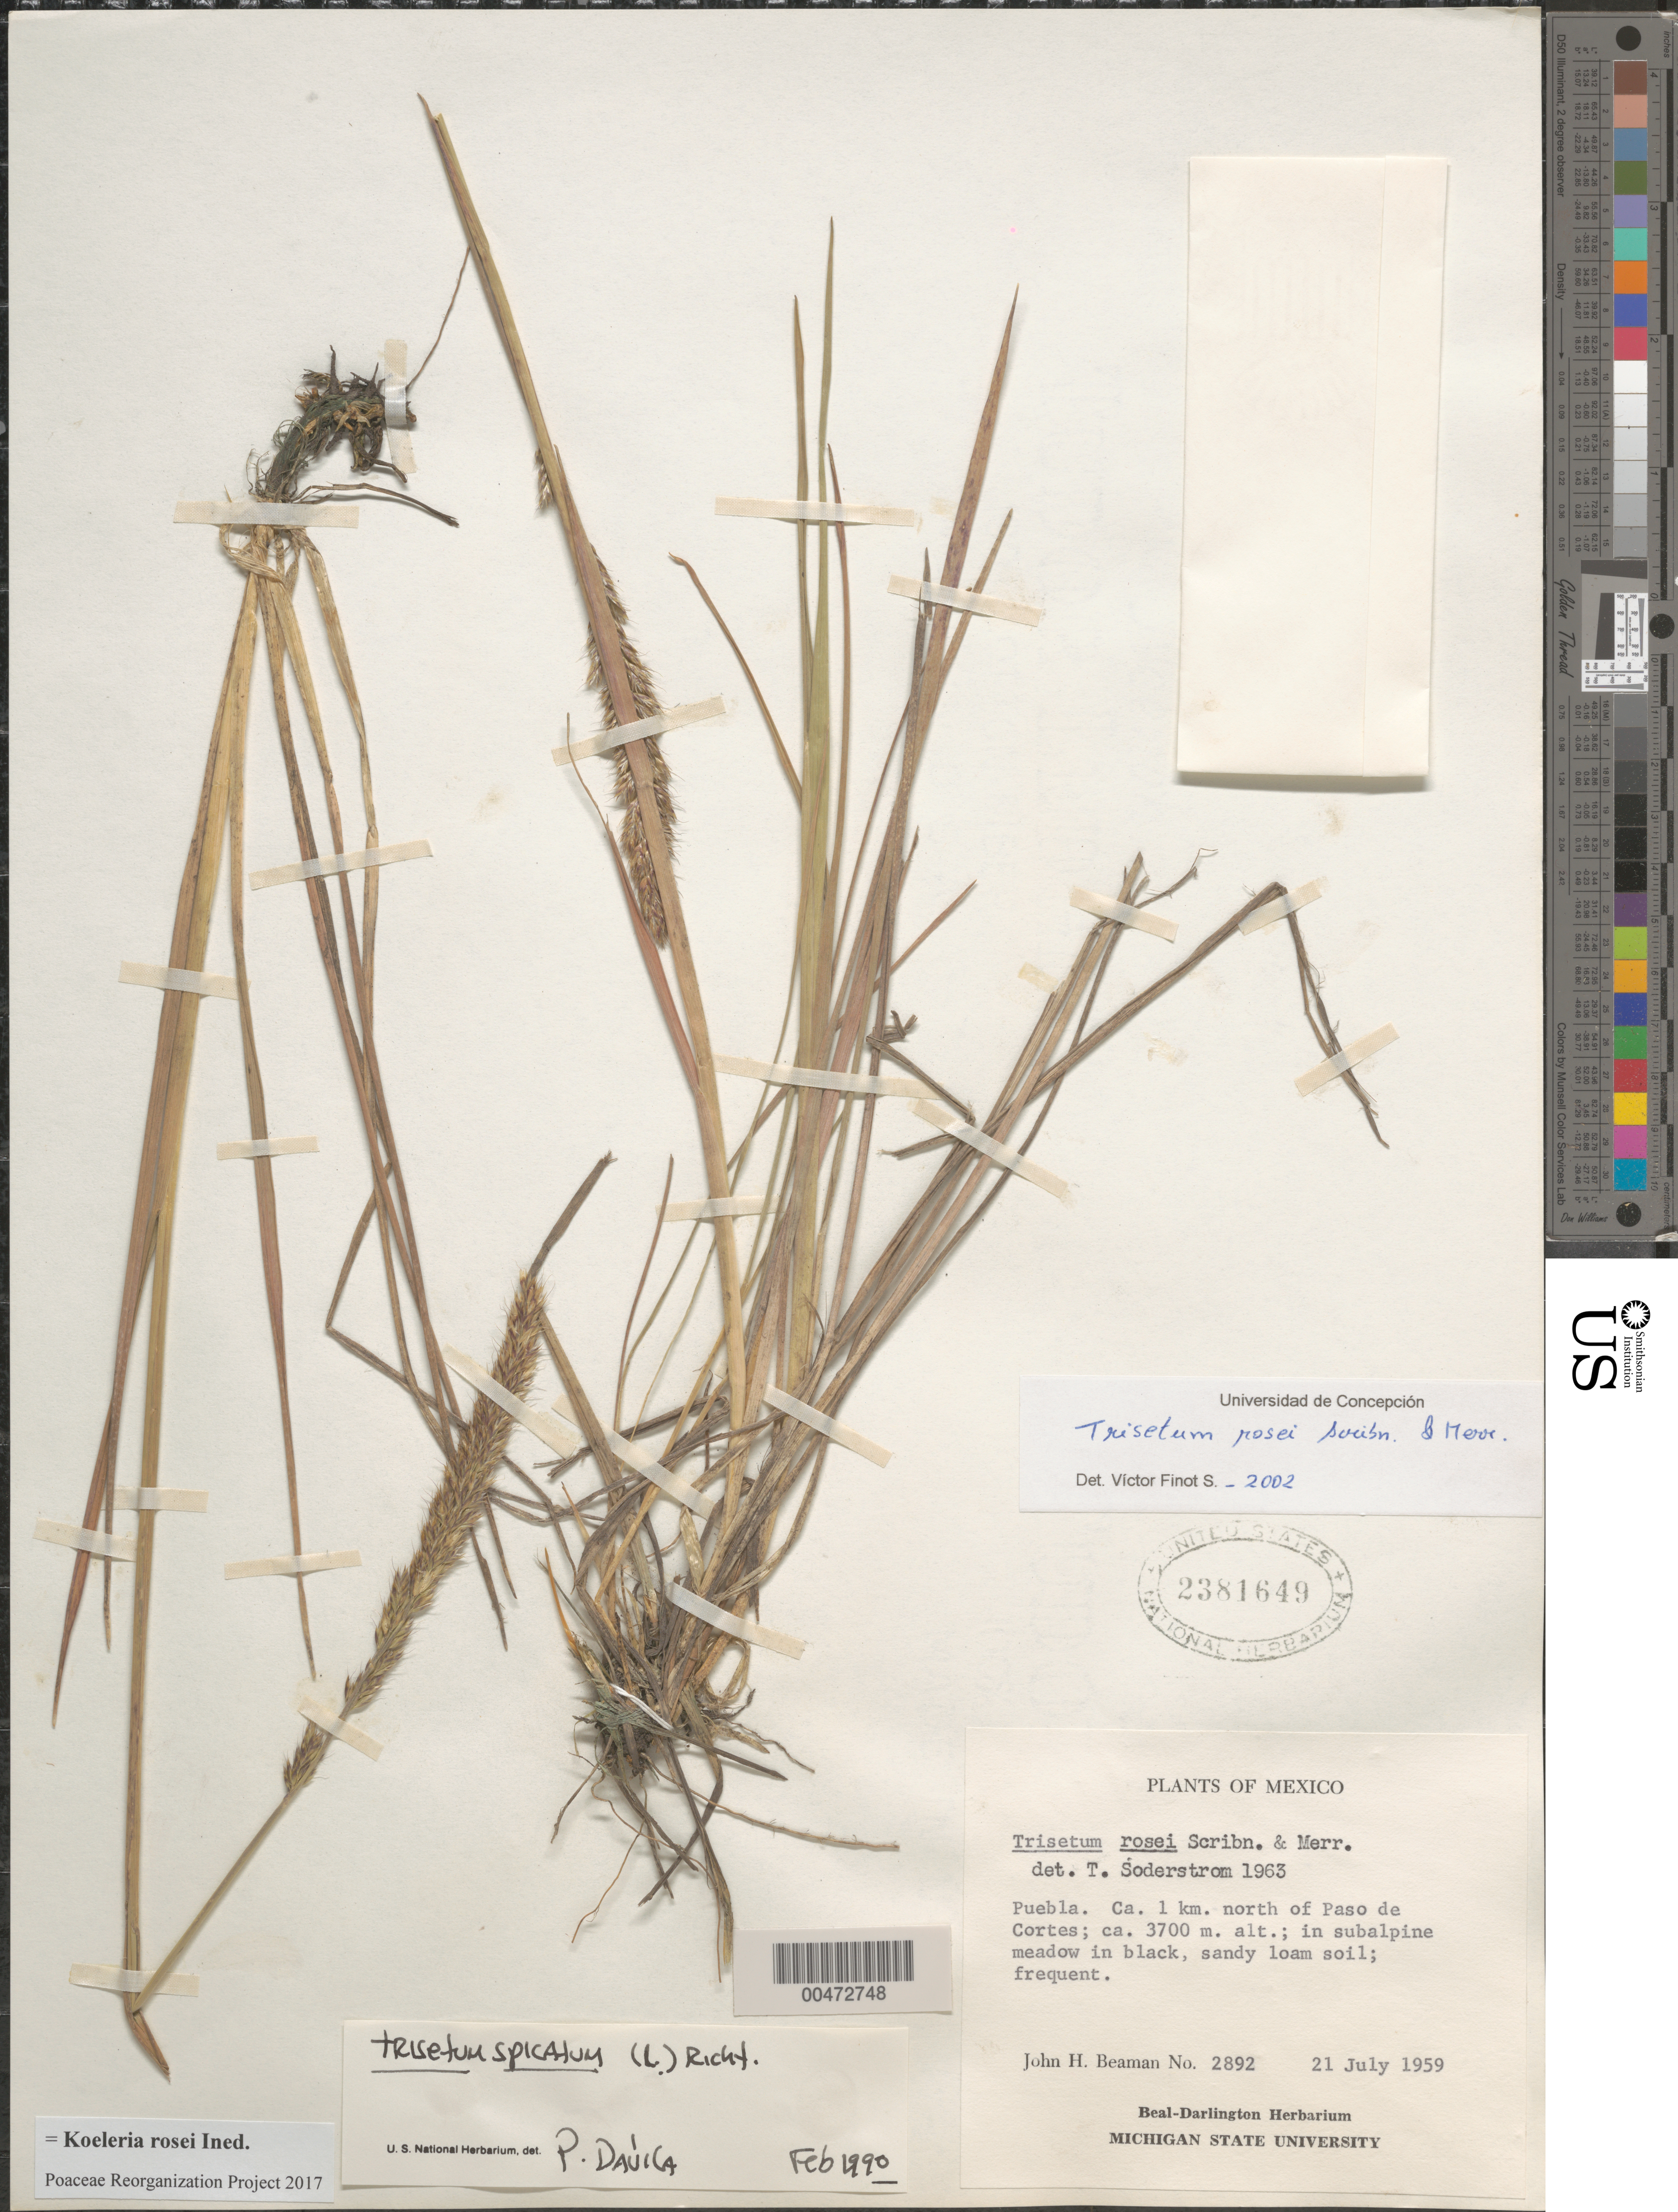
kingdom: Plantae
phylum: Tracheophyta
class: Liliopsida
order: Poales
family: Poaceae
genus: Trisetum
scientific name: Trisetum rosei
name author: Scribn. & Merr.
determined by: Finot, V. L.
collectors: J. H. Beaman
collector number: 2892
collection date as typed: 21 Jul 1959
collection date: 1959-07-21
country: Mexico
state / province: Puebla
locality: Ca. 1 km N of Paso de Cortes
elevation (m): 3700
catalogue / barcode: US 2381649